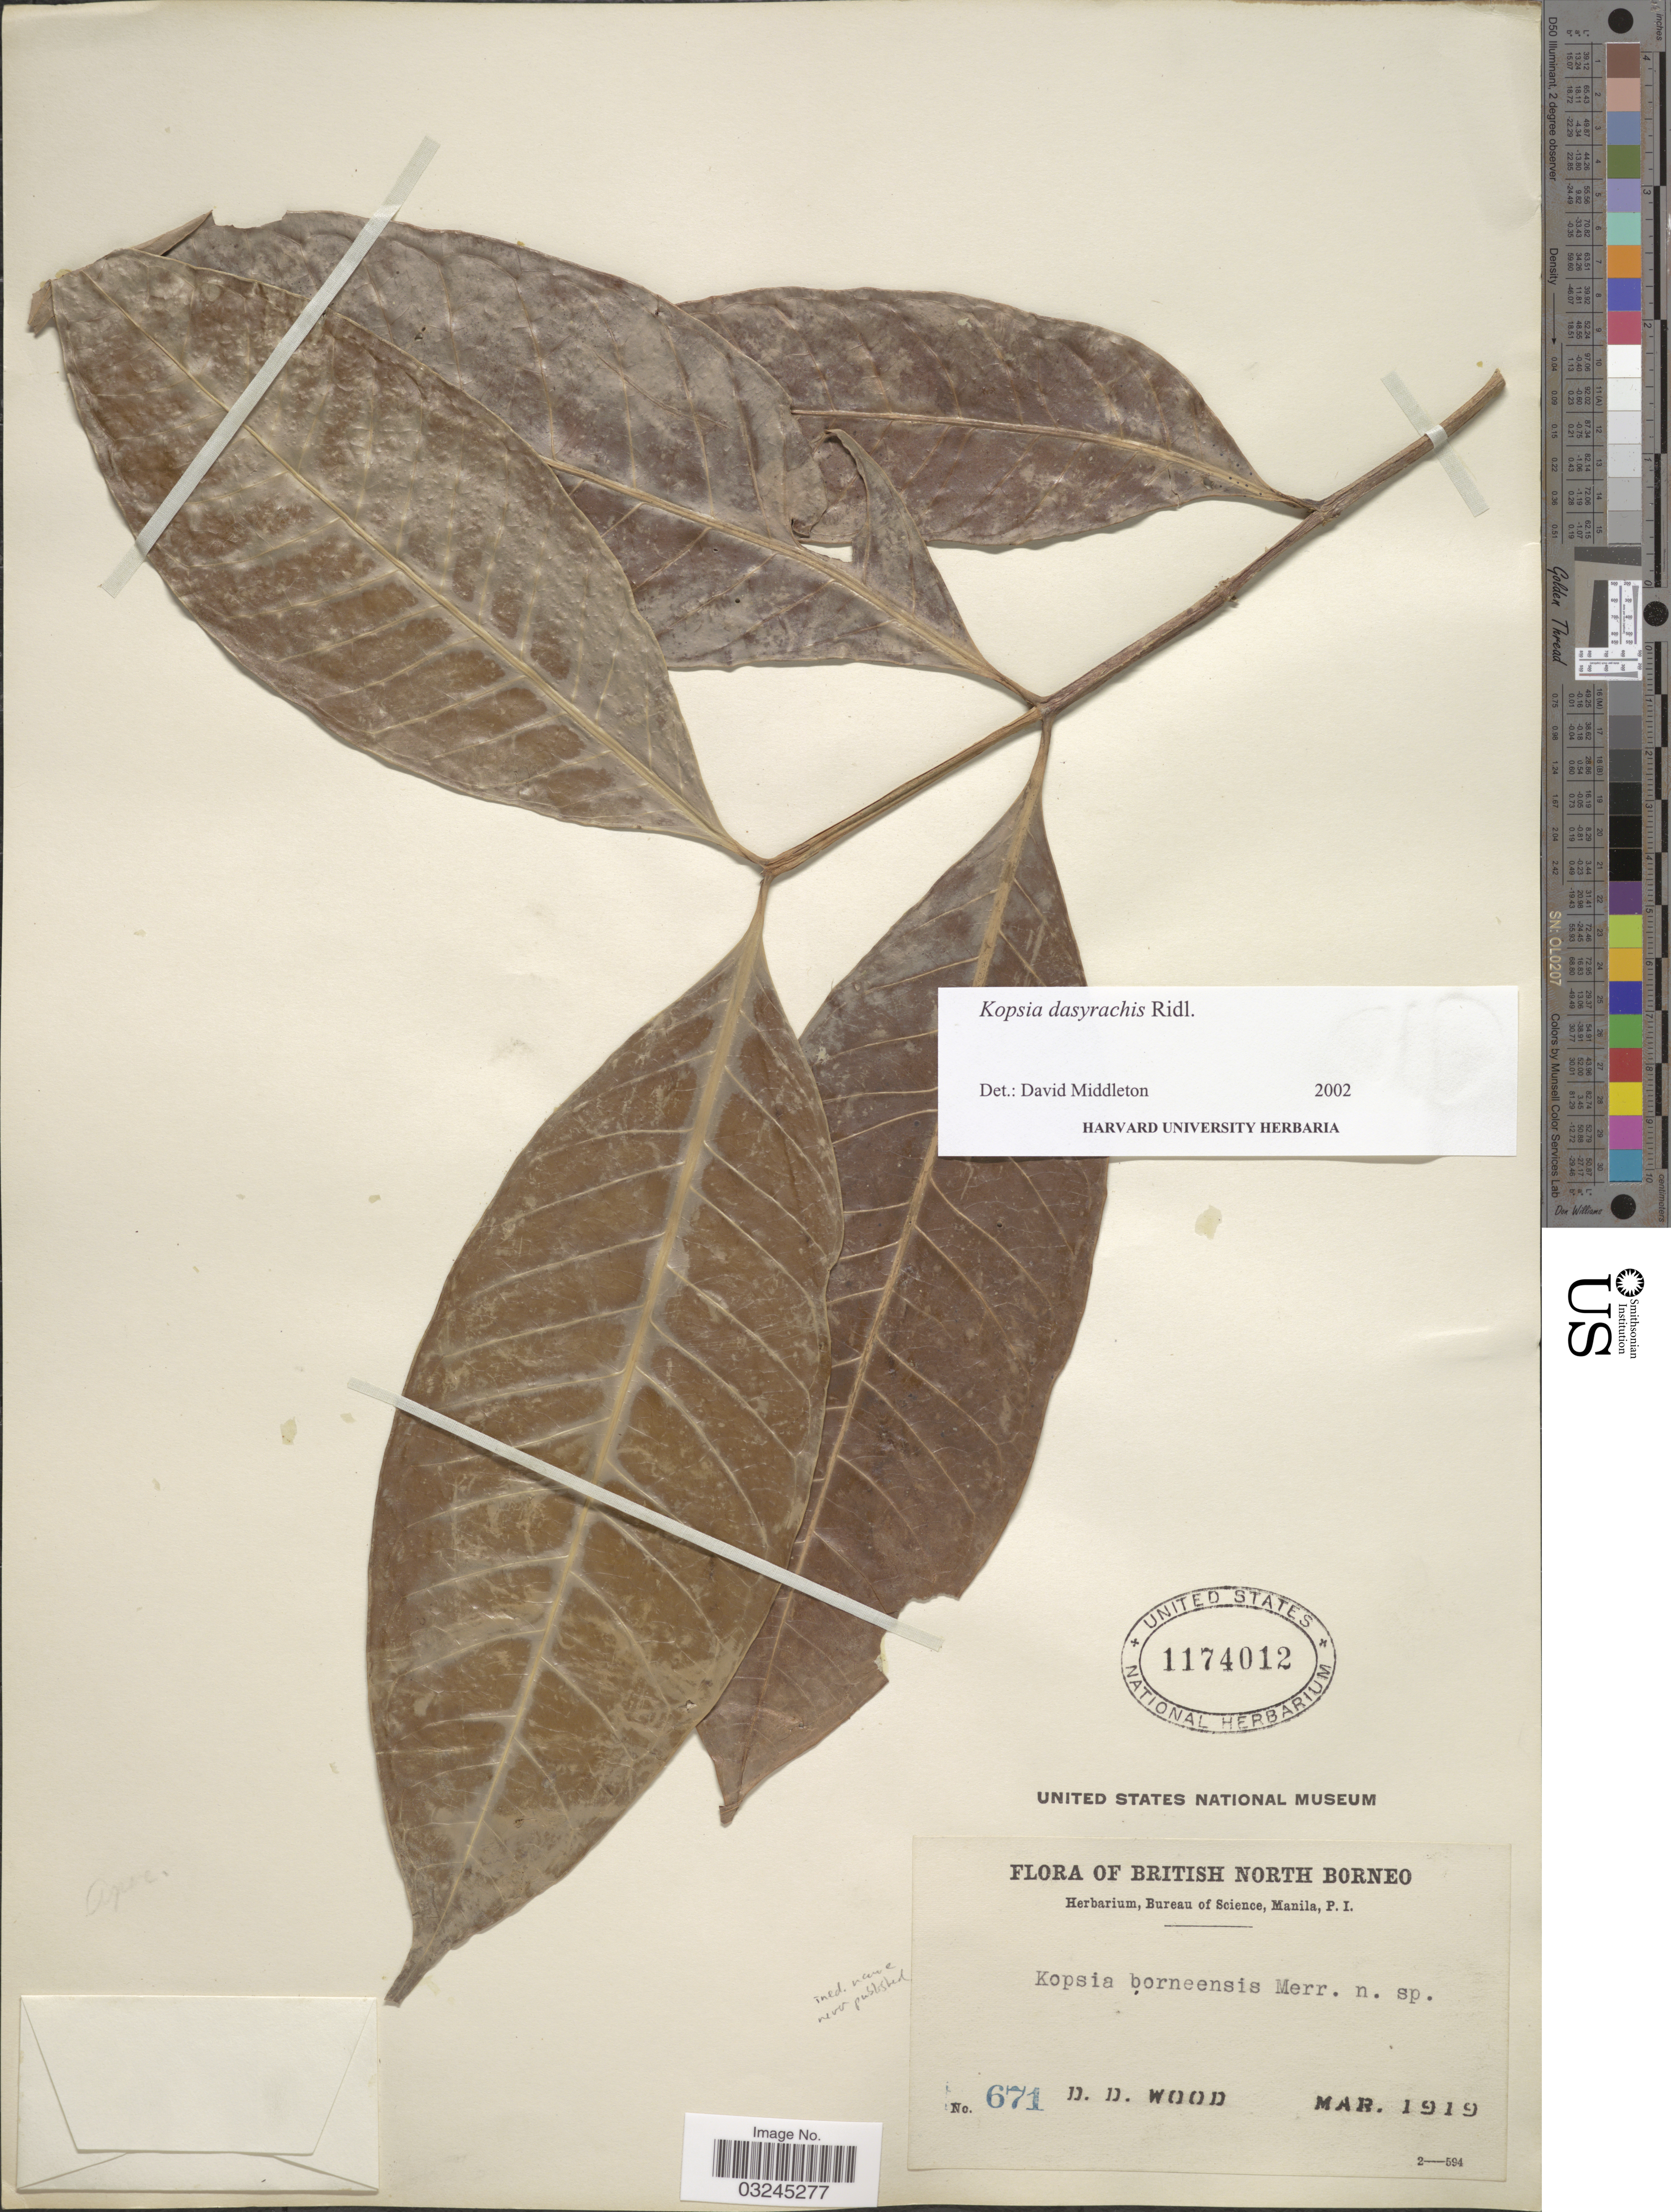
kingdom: Plantae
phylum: Tracheophyta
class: Magnoliopsida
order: Gentianales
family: Apocynaceae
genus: Kopsia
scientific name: Kopsia dasyrachis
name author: Ridl.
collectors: D. Wood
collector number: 671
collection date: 1919-03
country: Malaysia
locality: British North Borneo.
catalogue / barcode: US 1174012